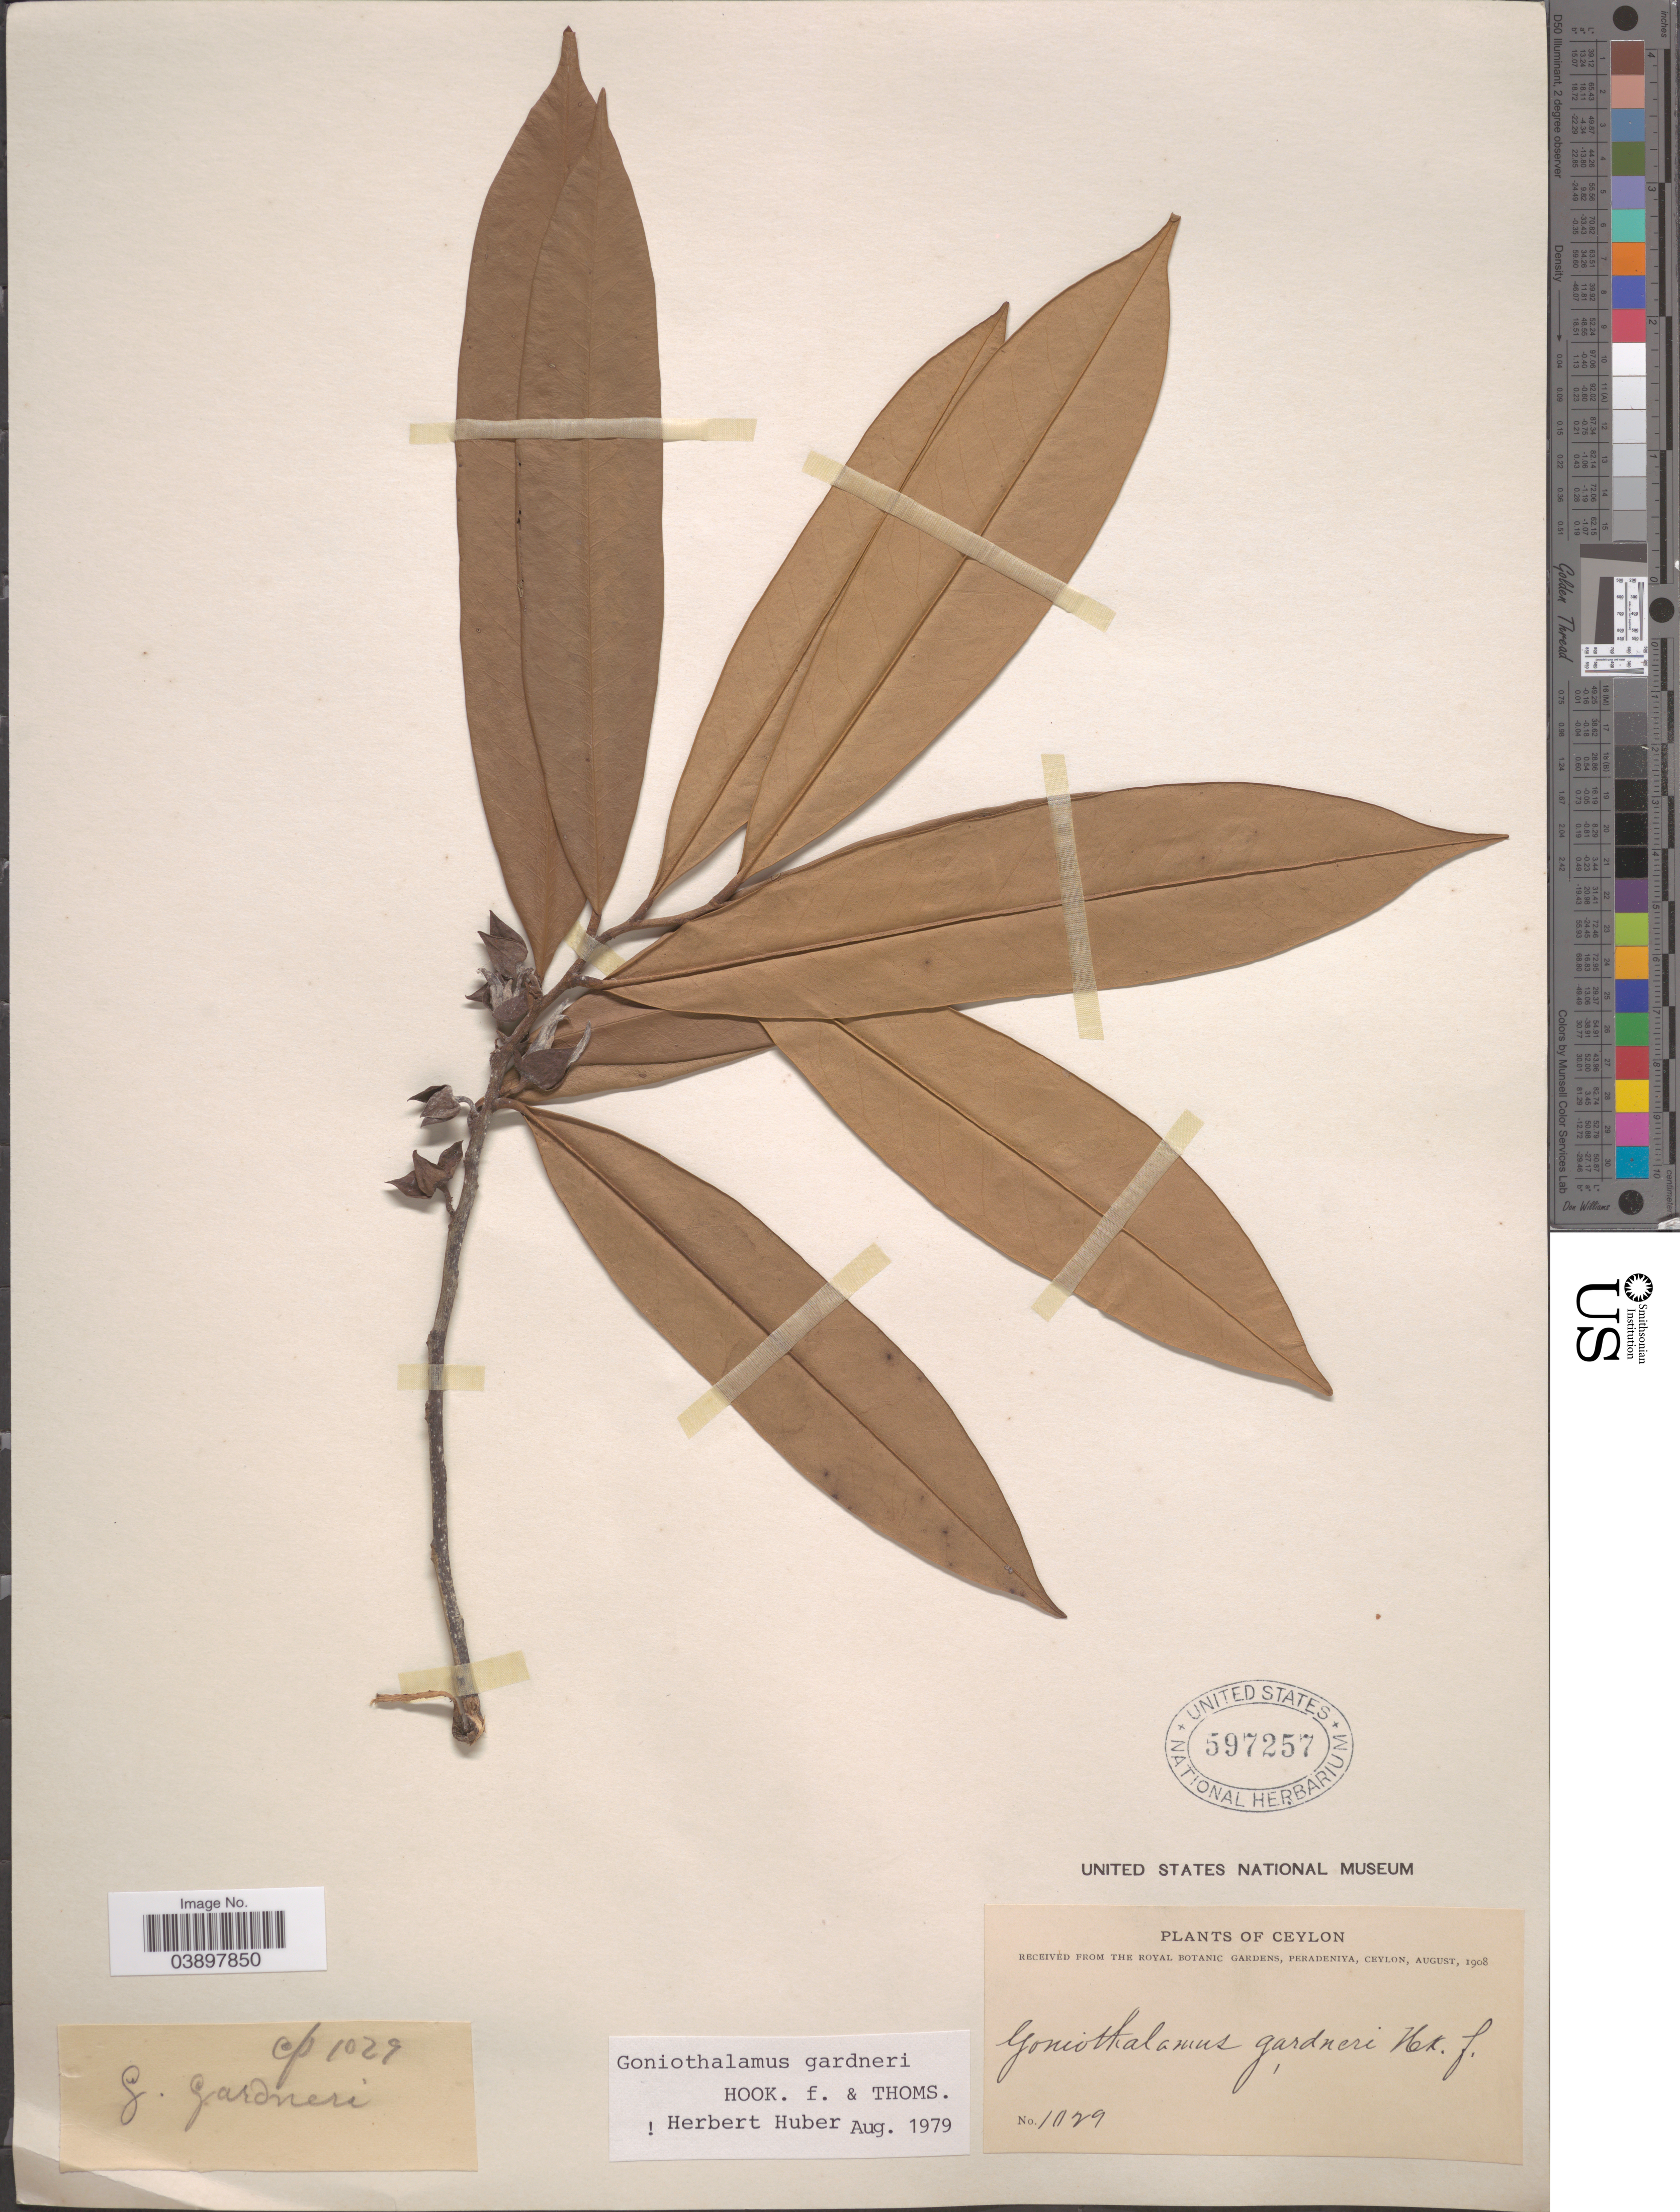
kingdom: Plantae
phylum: Tracheophyta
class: Magnoliopsida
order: Magnoliales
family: Annonaceae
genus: Goniothalamus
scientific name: Goniothalamus gardneri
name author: Hook. f. & Thomson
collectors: ex herb. Royal Botanic Gardens, Peradeniya, Ceylon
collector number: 1029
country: Sri Lanka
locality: Ceylon.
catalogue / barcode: US 597257